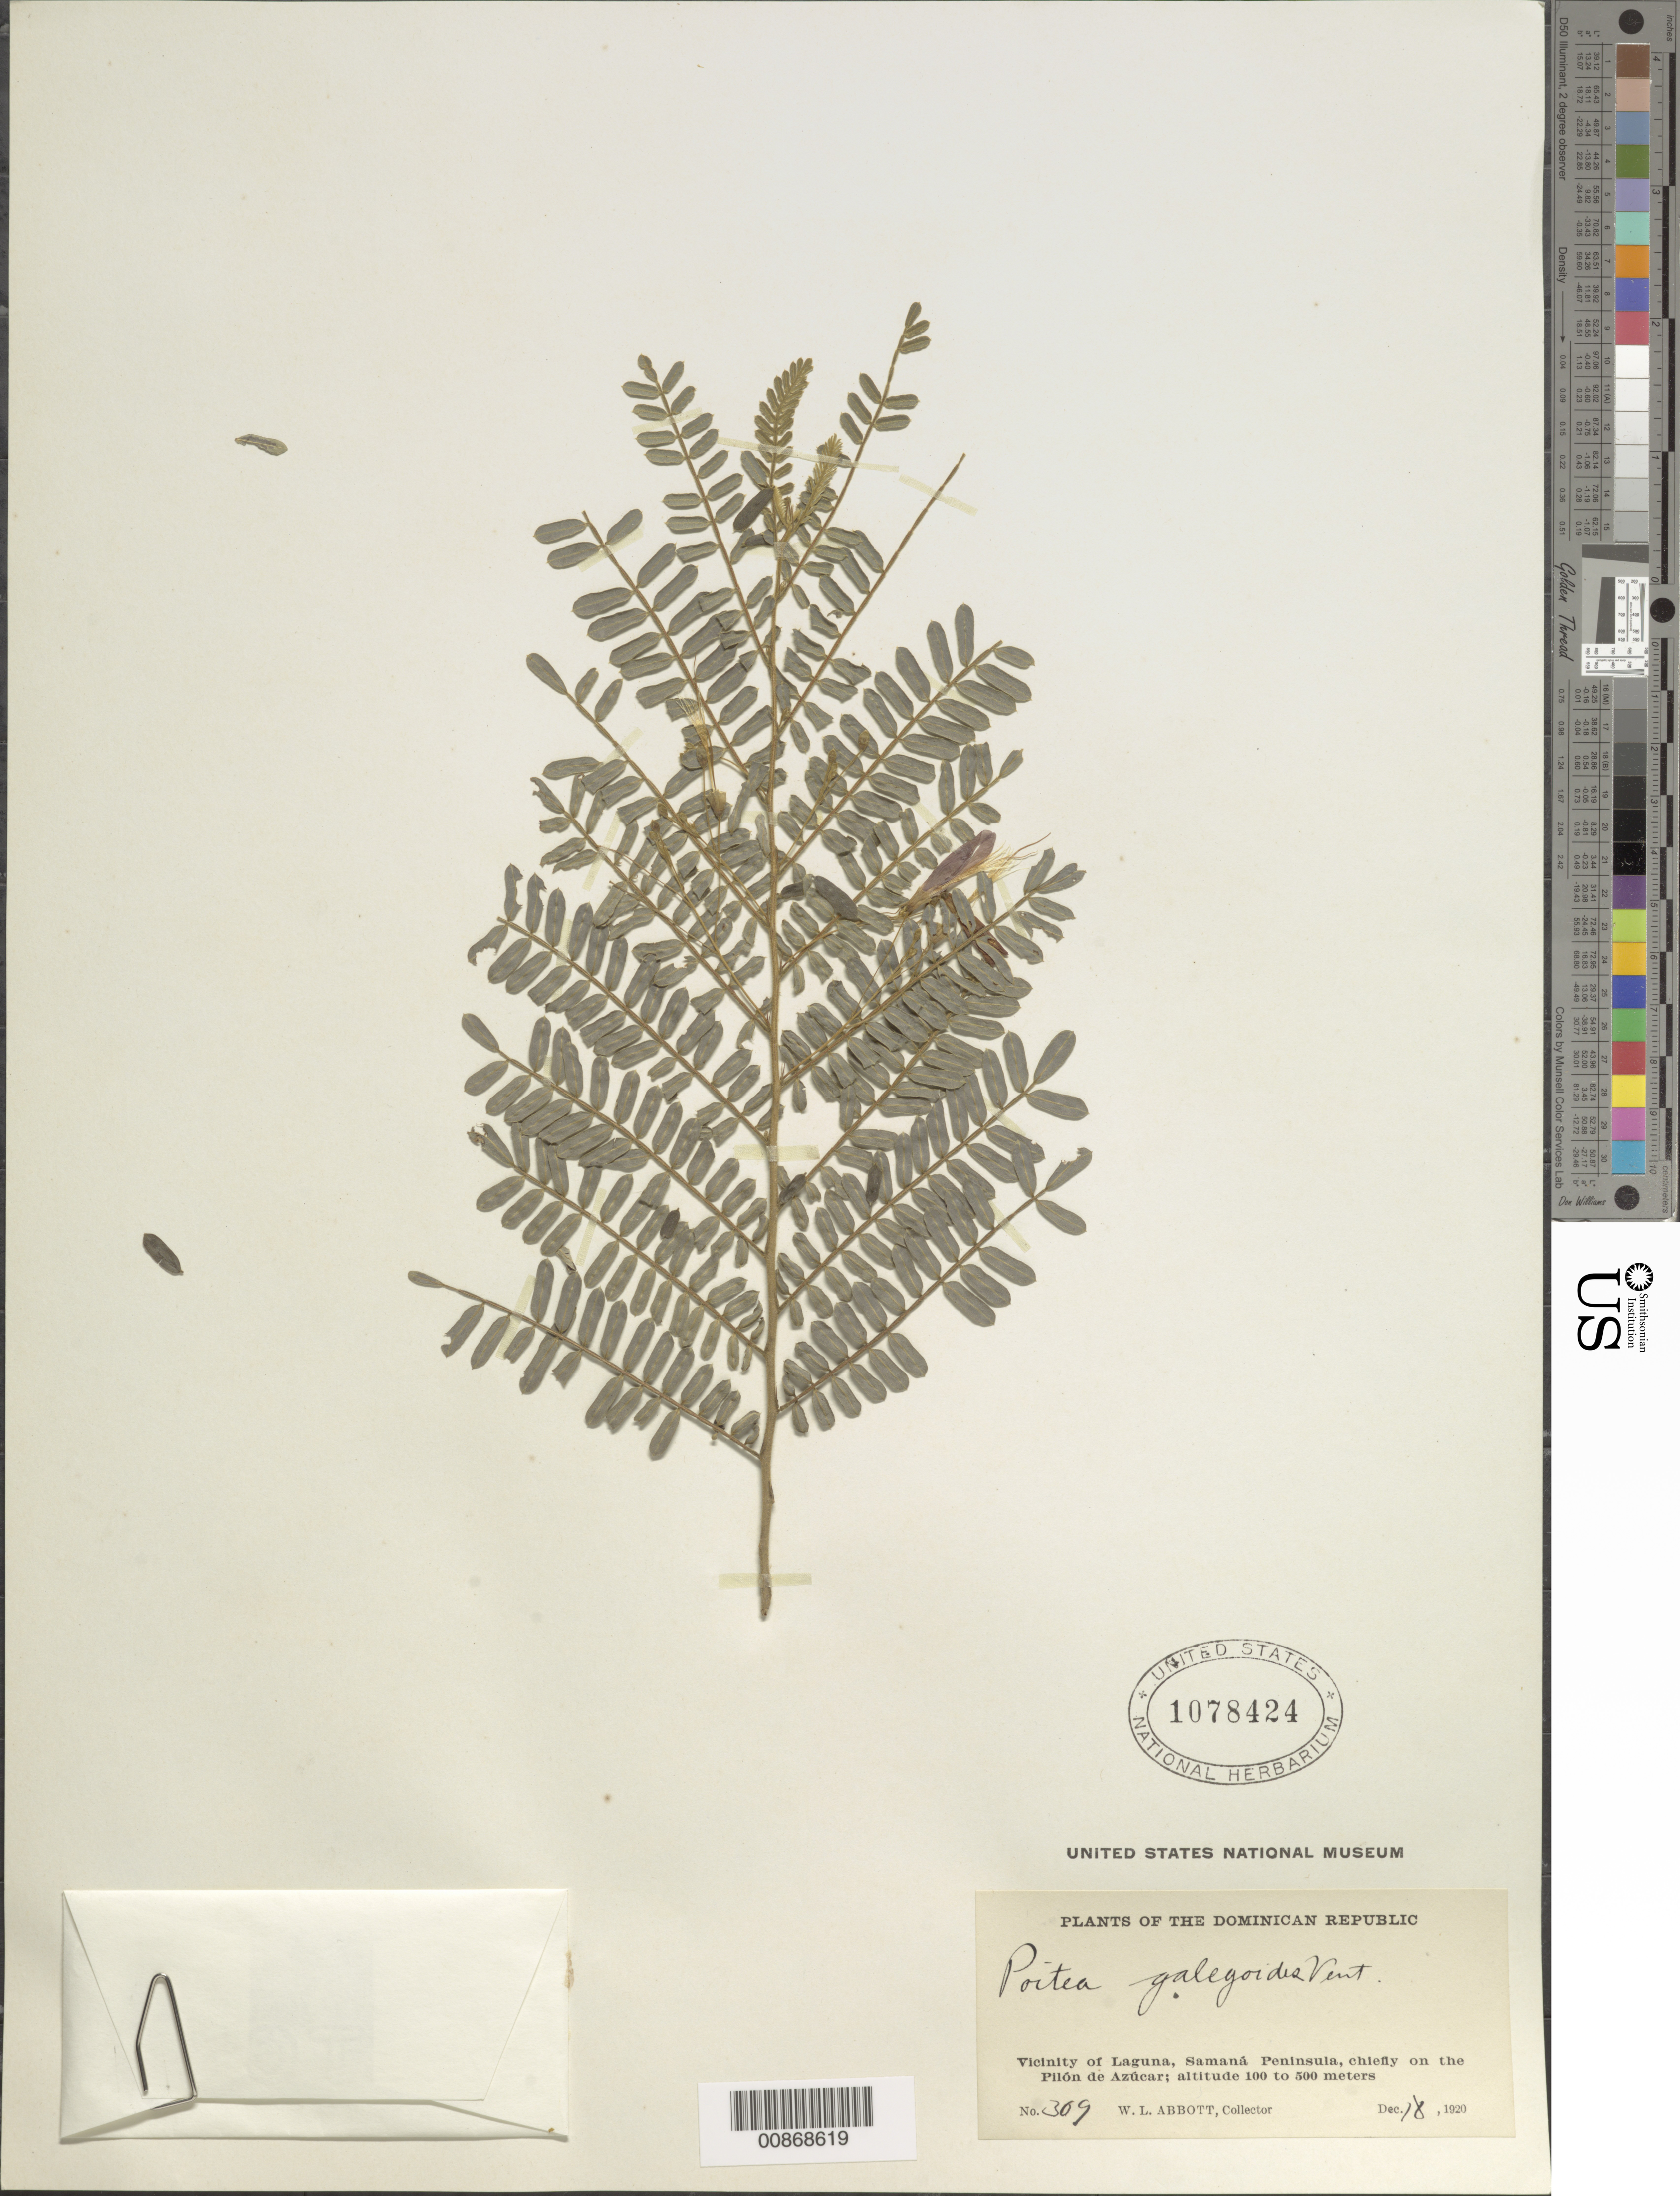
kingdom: Plantae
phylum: Tracheophyta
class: Magnoliopsida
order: Fabales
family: Fabaceae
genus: Poitea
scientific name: Poitea galegoides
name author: Vent.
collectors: W. L. Abbott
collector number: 309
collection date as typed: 18 Dec 1920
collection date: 1920-12-18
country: Dominican Republic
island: Hispaniola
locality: Vicinity of Laguna, Samaná Peninsula, chiefly on the Pilón de Azúcar.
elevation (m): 100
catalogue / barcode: US 1078424